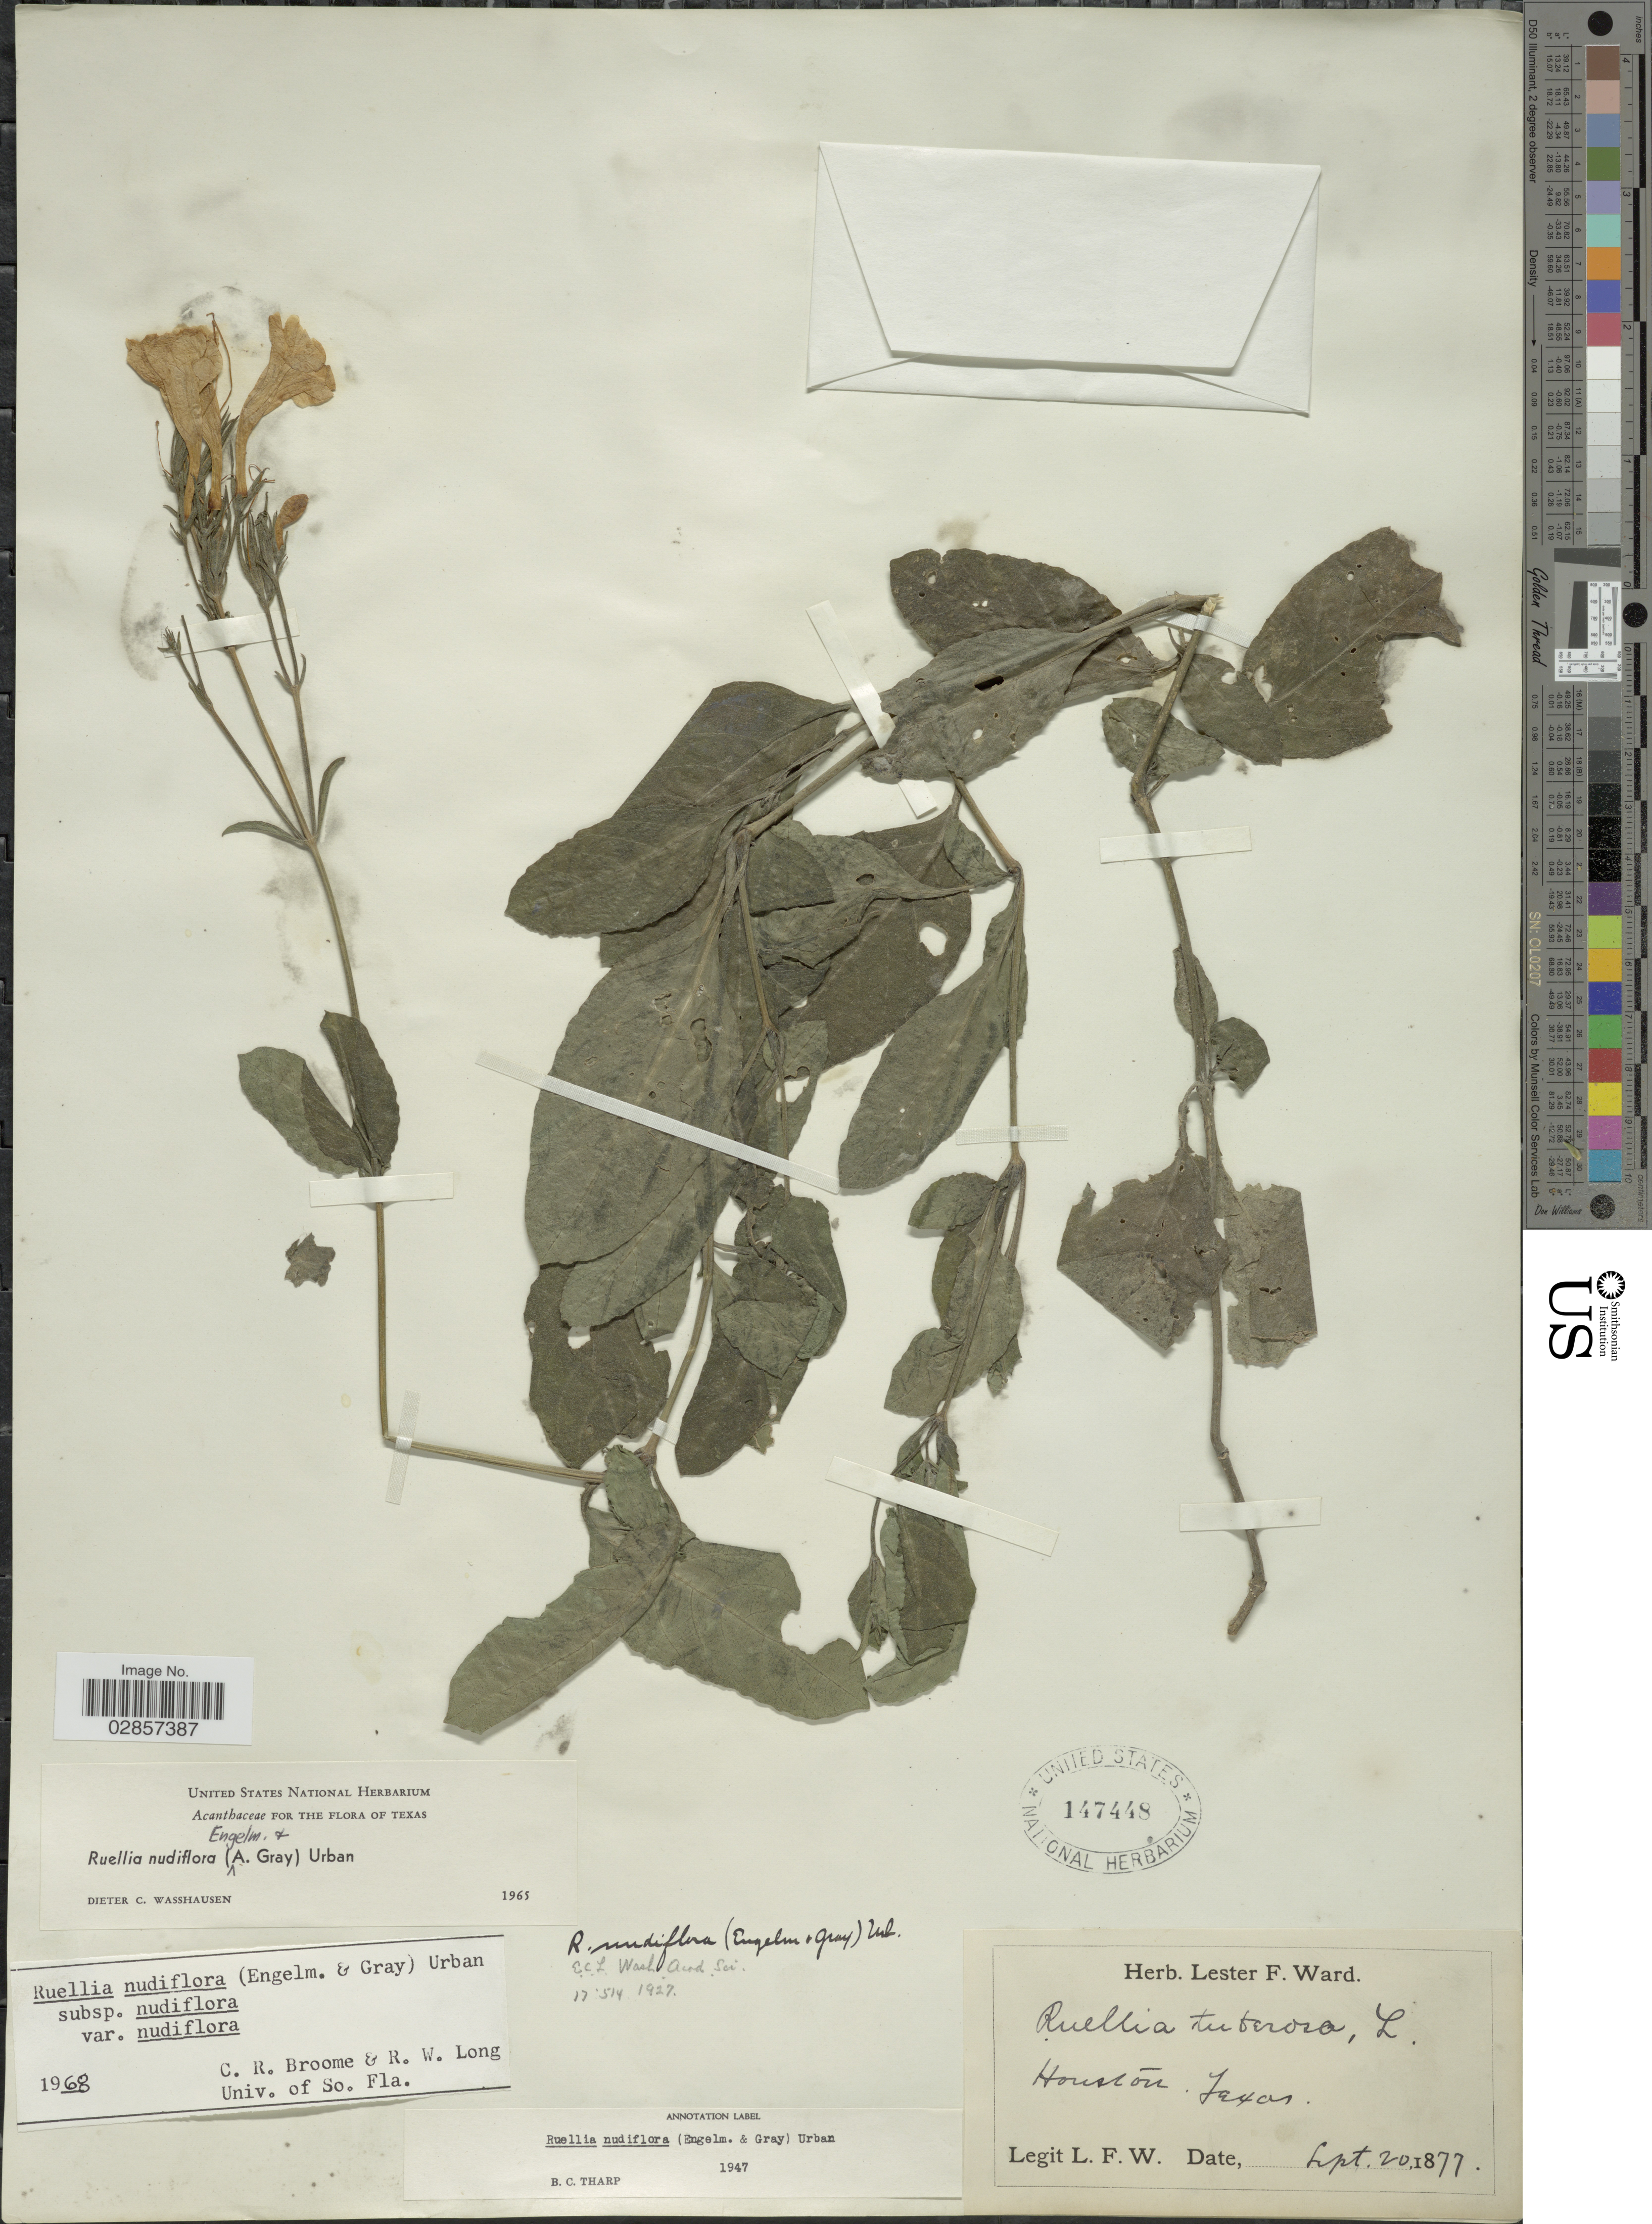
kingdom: Plantae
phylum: Tracheophyta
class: Magnoliopsida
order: Lamiales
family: Acanthaceae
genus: Ruellia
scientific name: Ruellia nudiflora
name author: (Engelm. & A. Gray) Urb.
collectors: L. F. Ward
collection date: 1877-09-20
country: United States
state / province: Texas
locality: Houston, Texas.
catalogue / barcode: US 147448